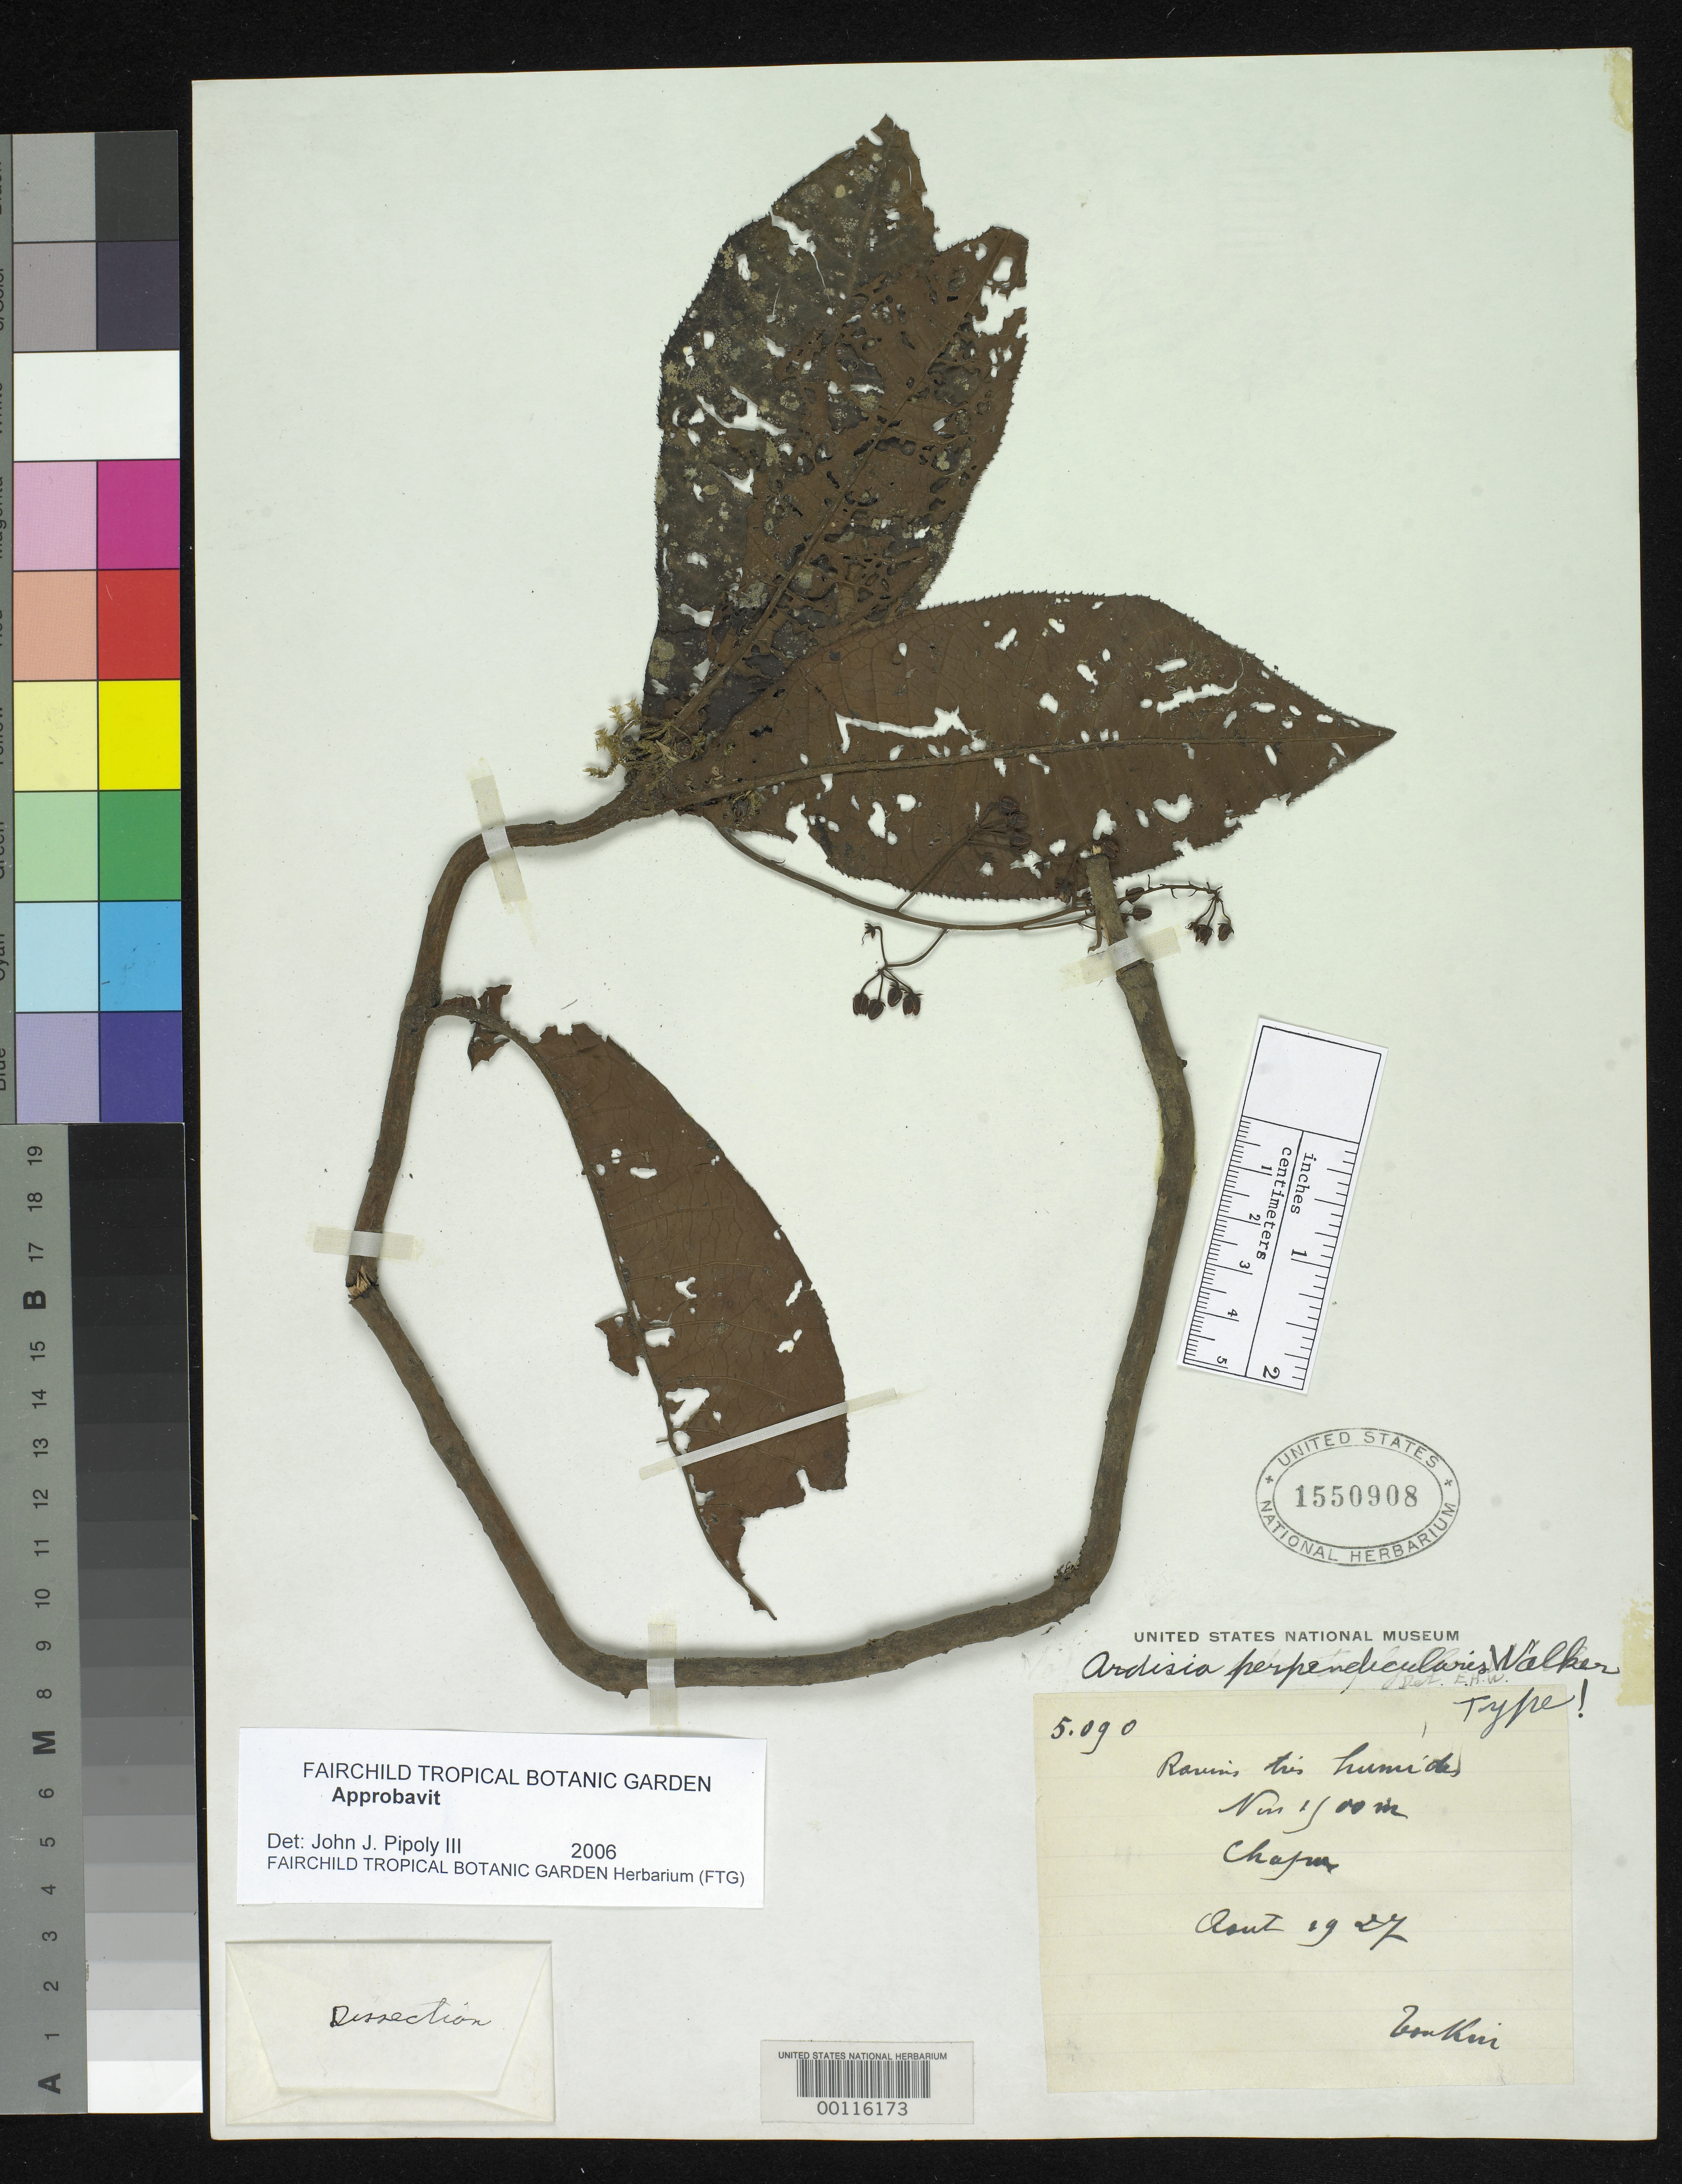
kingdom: Plantae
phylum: Tracheophyta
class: Magnoliopsida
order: Ericales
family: Primulaceae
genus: Ardisia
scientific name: Ardisia perpendicularis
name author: E. Walker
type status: Holotype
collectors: P. A. Pételot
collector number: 5090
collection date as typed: Aug 1927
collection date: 1927-08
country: Vietnam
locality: Tonkin. Chapa.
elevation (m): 1500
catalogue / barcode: US 1550908